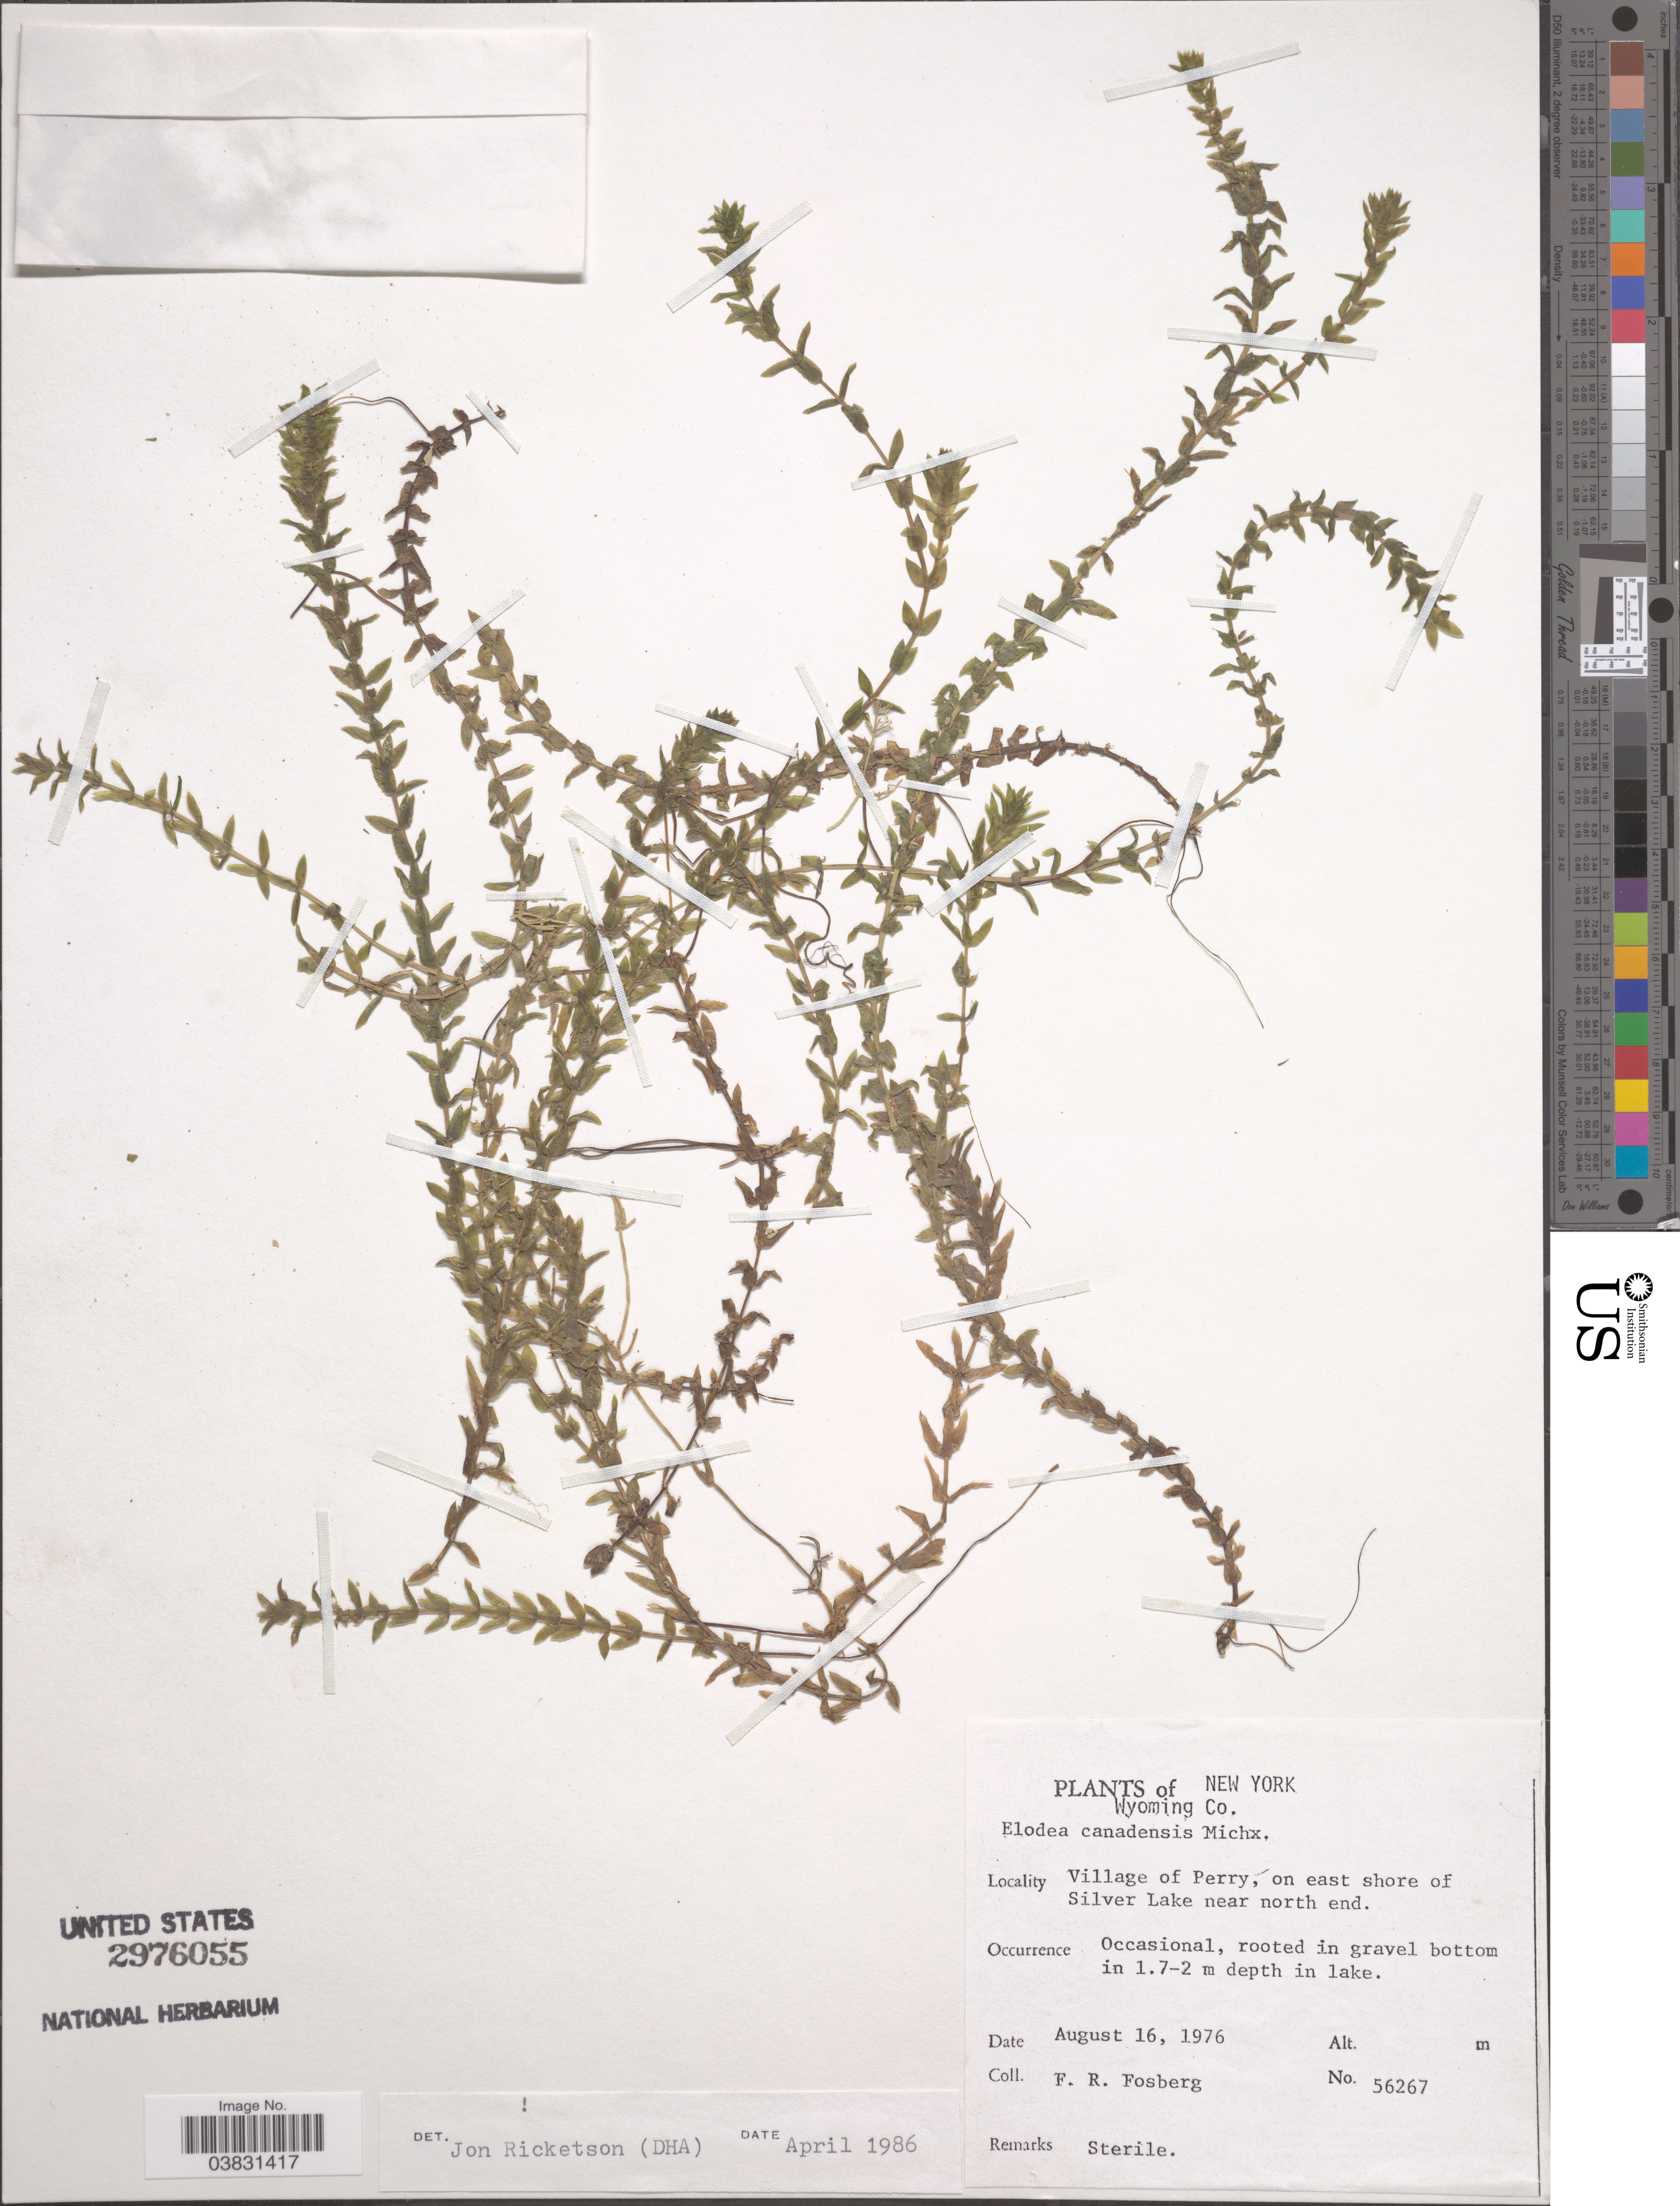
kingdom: Plantae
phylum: Tracheophyta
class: Liliopsida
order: Alismatales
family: Hydrocharitaceae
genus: Elodea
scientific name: Elodea canadensis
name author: Michx.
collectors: F. R. Fosberg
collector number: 56267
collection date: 1976-08-16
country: United States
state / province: New York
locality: Wyoming Co. Village of Perry, on east shore of Silver Lake near north end. In lake.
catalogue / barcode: US 2976055